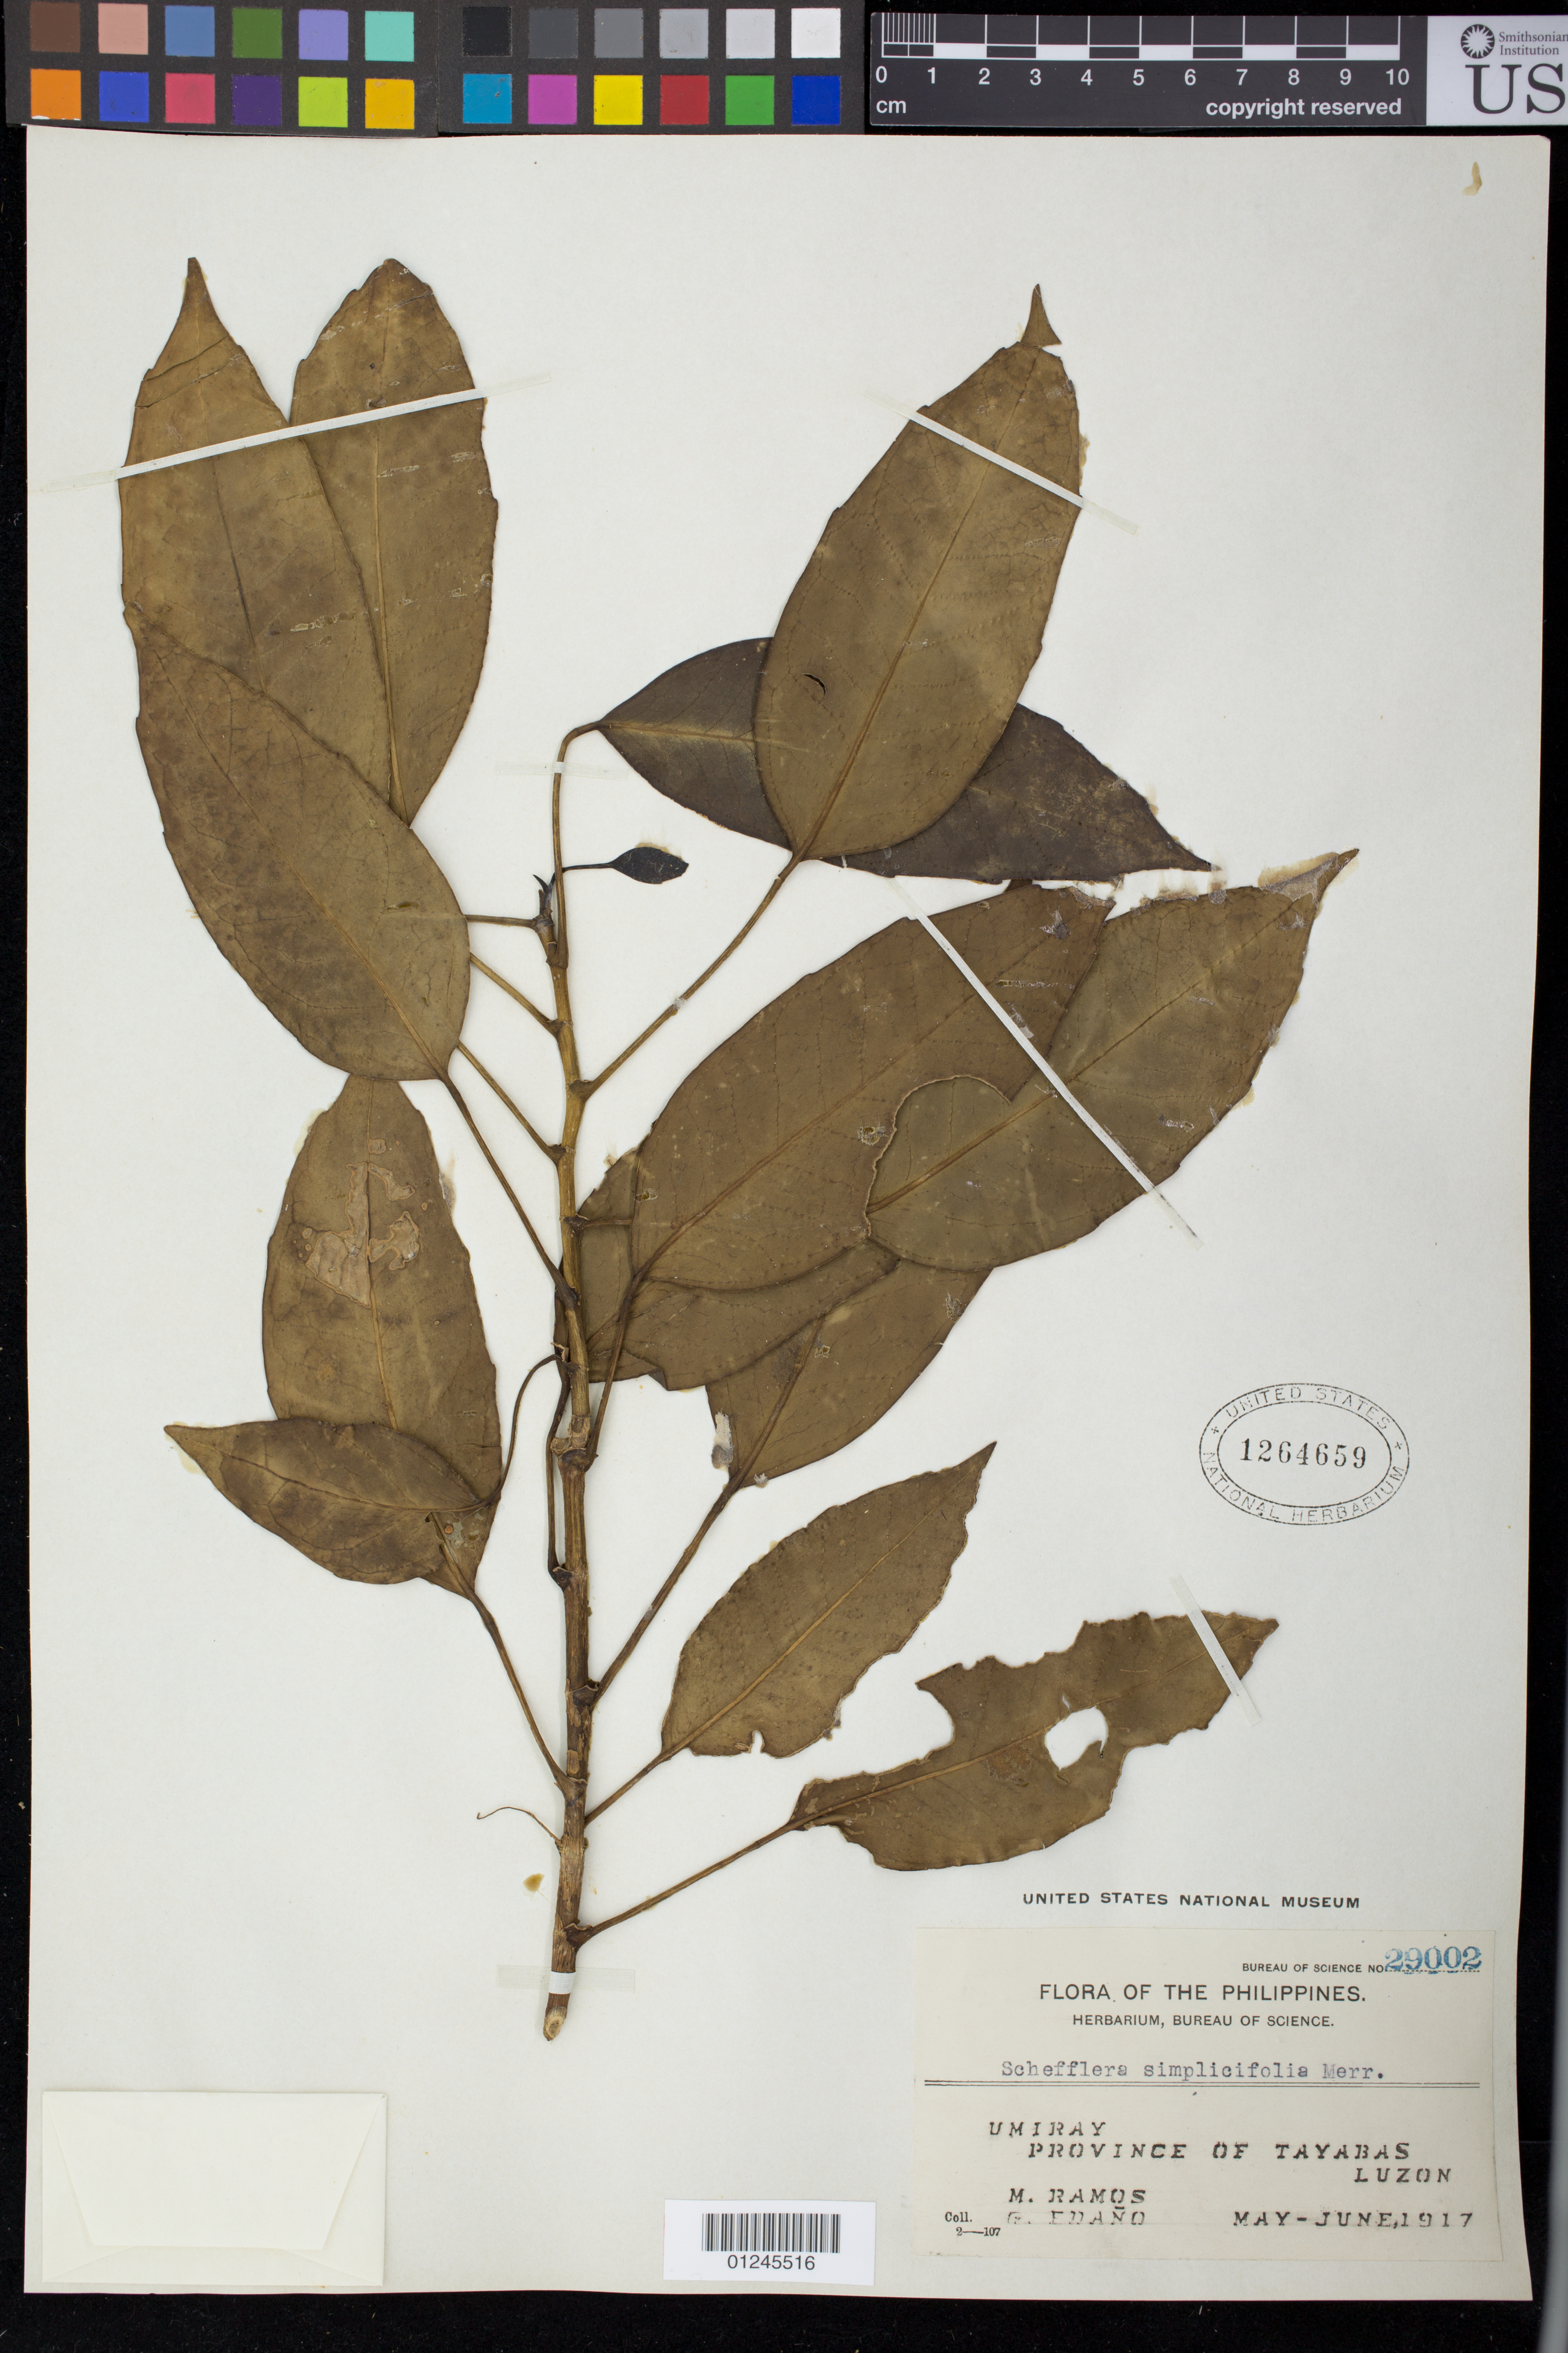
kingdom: Plantae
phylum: Tracheophyta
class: Magnoliopsida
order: Apiales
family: Araliaceae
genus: Schefflera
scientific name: Schefflera simplicifolia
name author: Merr.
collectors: M. Ramos & G. Edaño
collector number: Bur. Sci. 29002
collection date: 1917-05/1917-06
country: Philippines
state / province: Calabarzon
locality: Umiray, Province of Tayabas, Luzon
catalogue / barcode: US 1264659